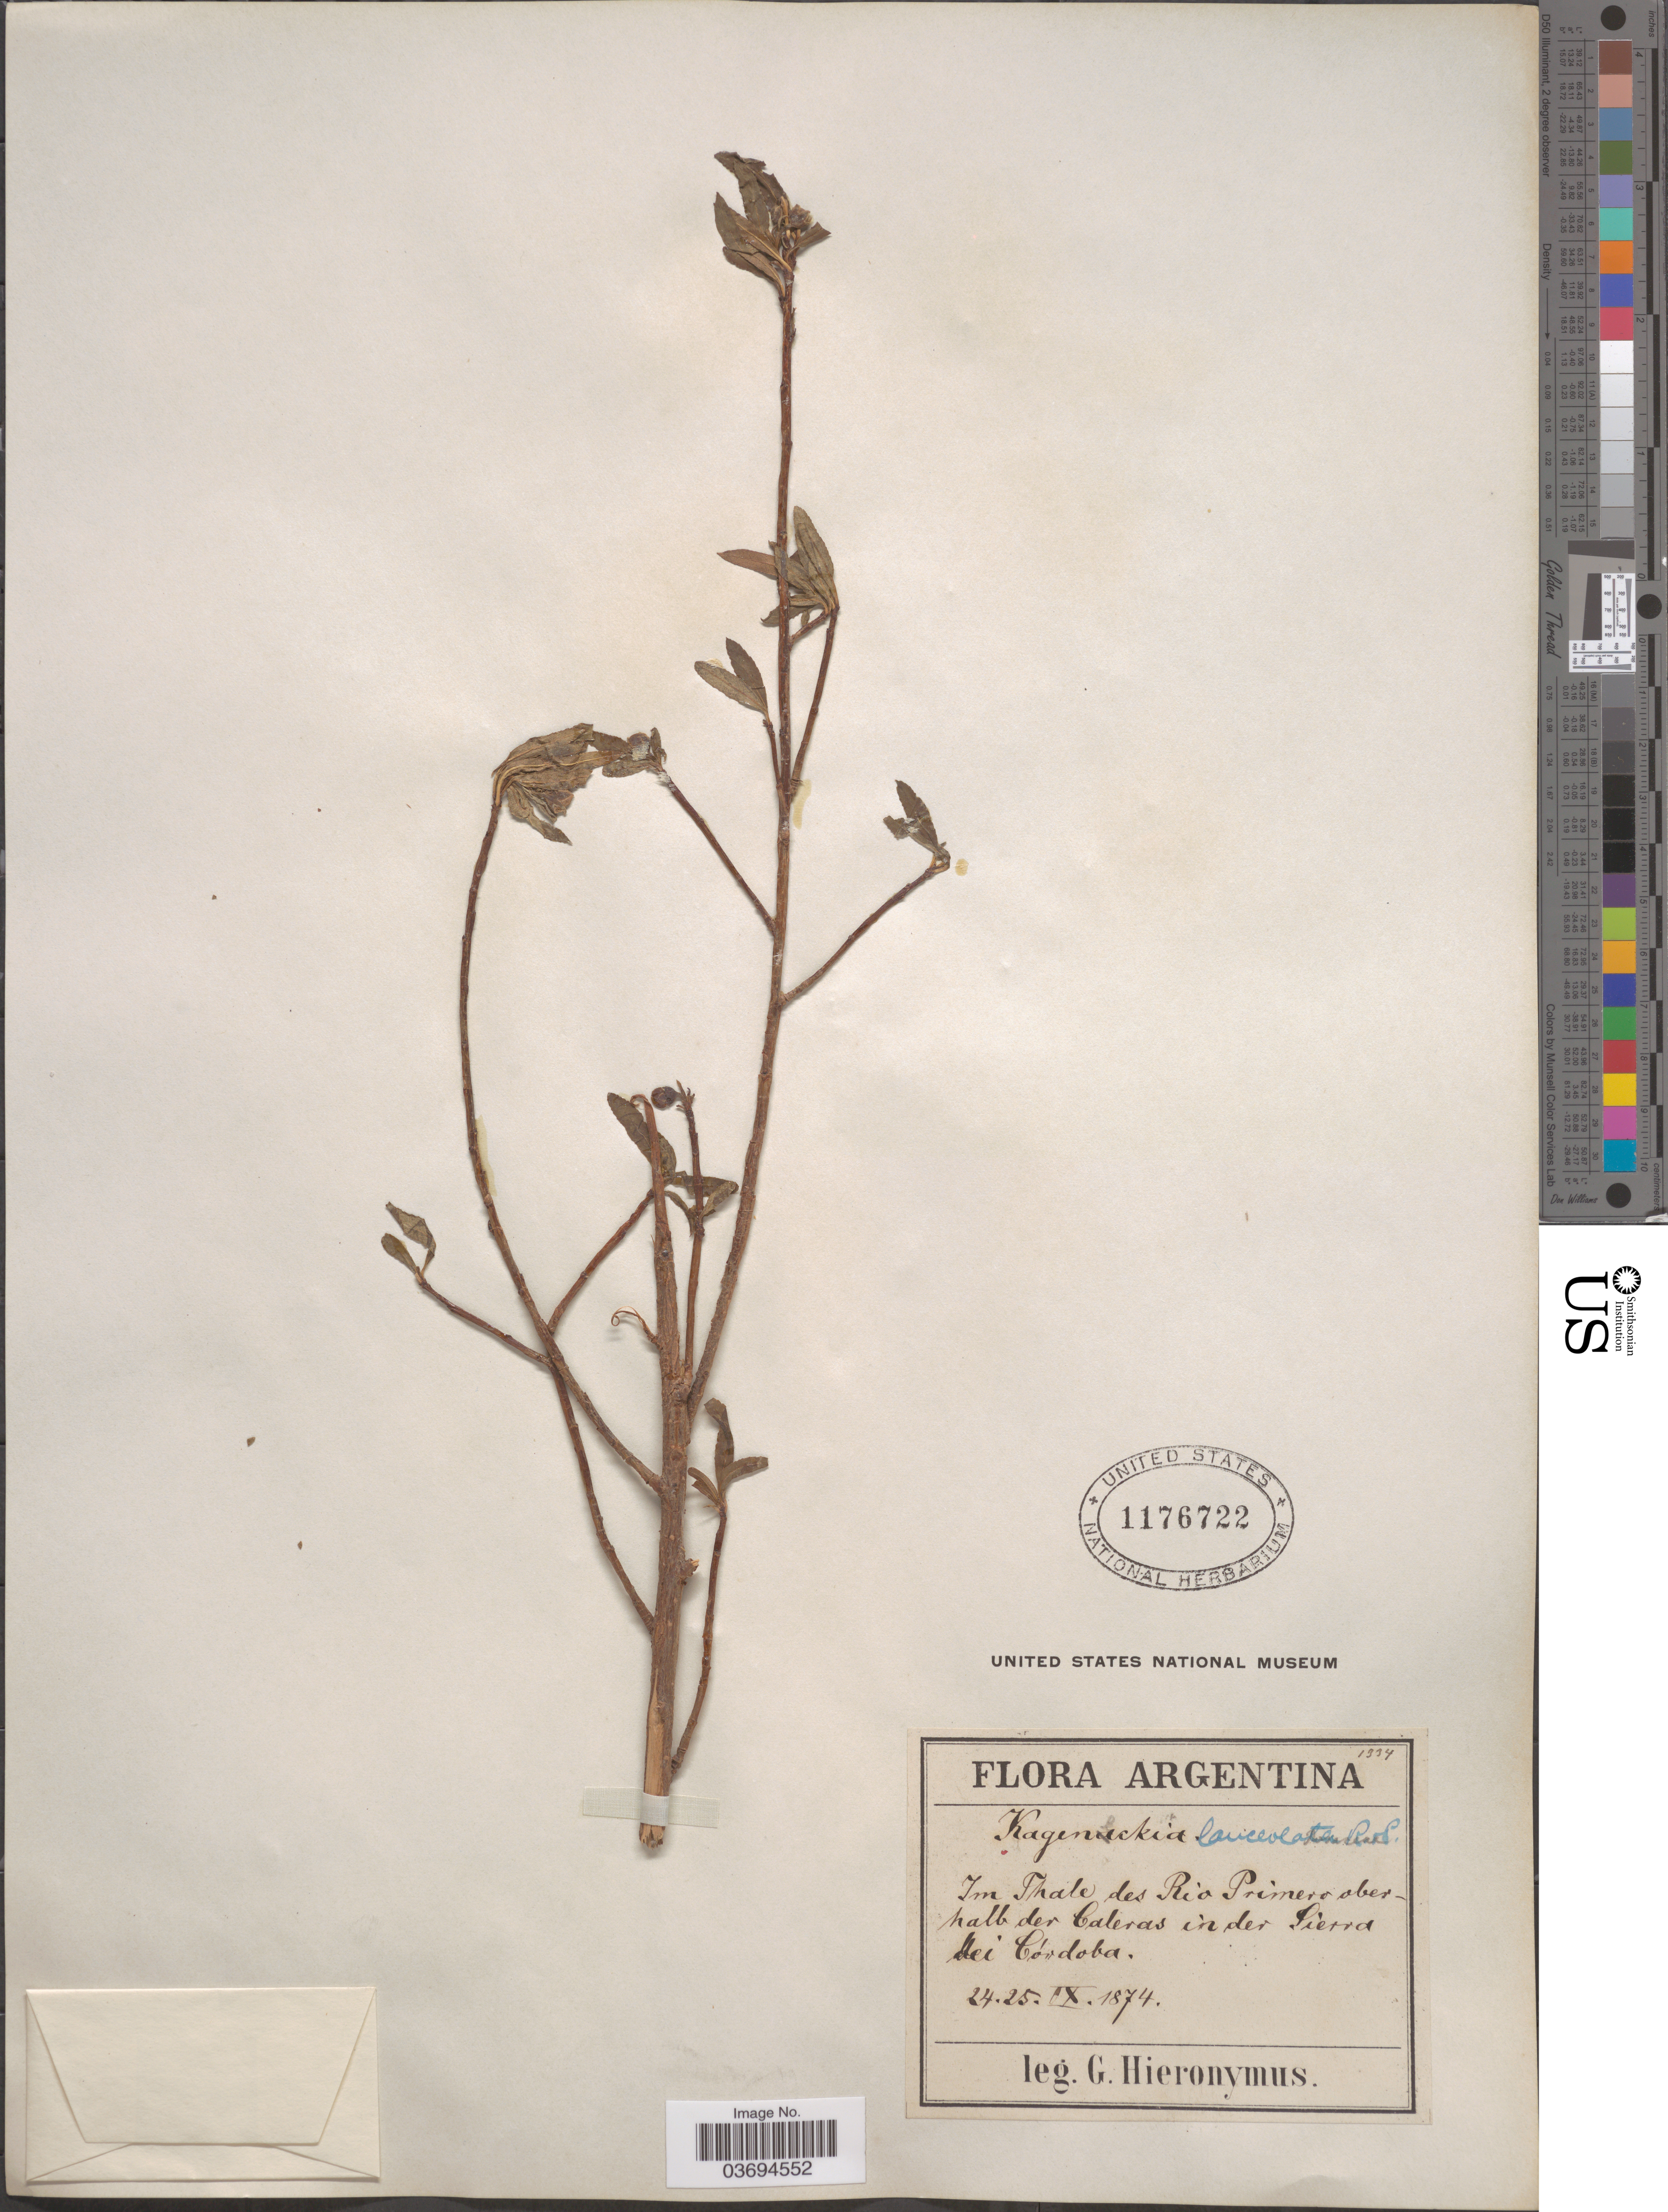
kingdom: Plantae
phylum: Tracheophyta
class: Magnoliopsida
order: Rosales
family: Rosaceae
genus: Kageneckia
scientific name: Kageneckia lanceolata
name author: Ruiz & Pav.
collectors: G. H. Hieronymus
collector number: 1334*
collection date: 1874-09-24/1874-09-25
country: Argentina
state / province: Cordoba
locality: In Thale des Rio Primero oberhalb der Caleras in der Sierra bei Córdoba.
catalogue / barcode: US 1176722